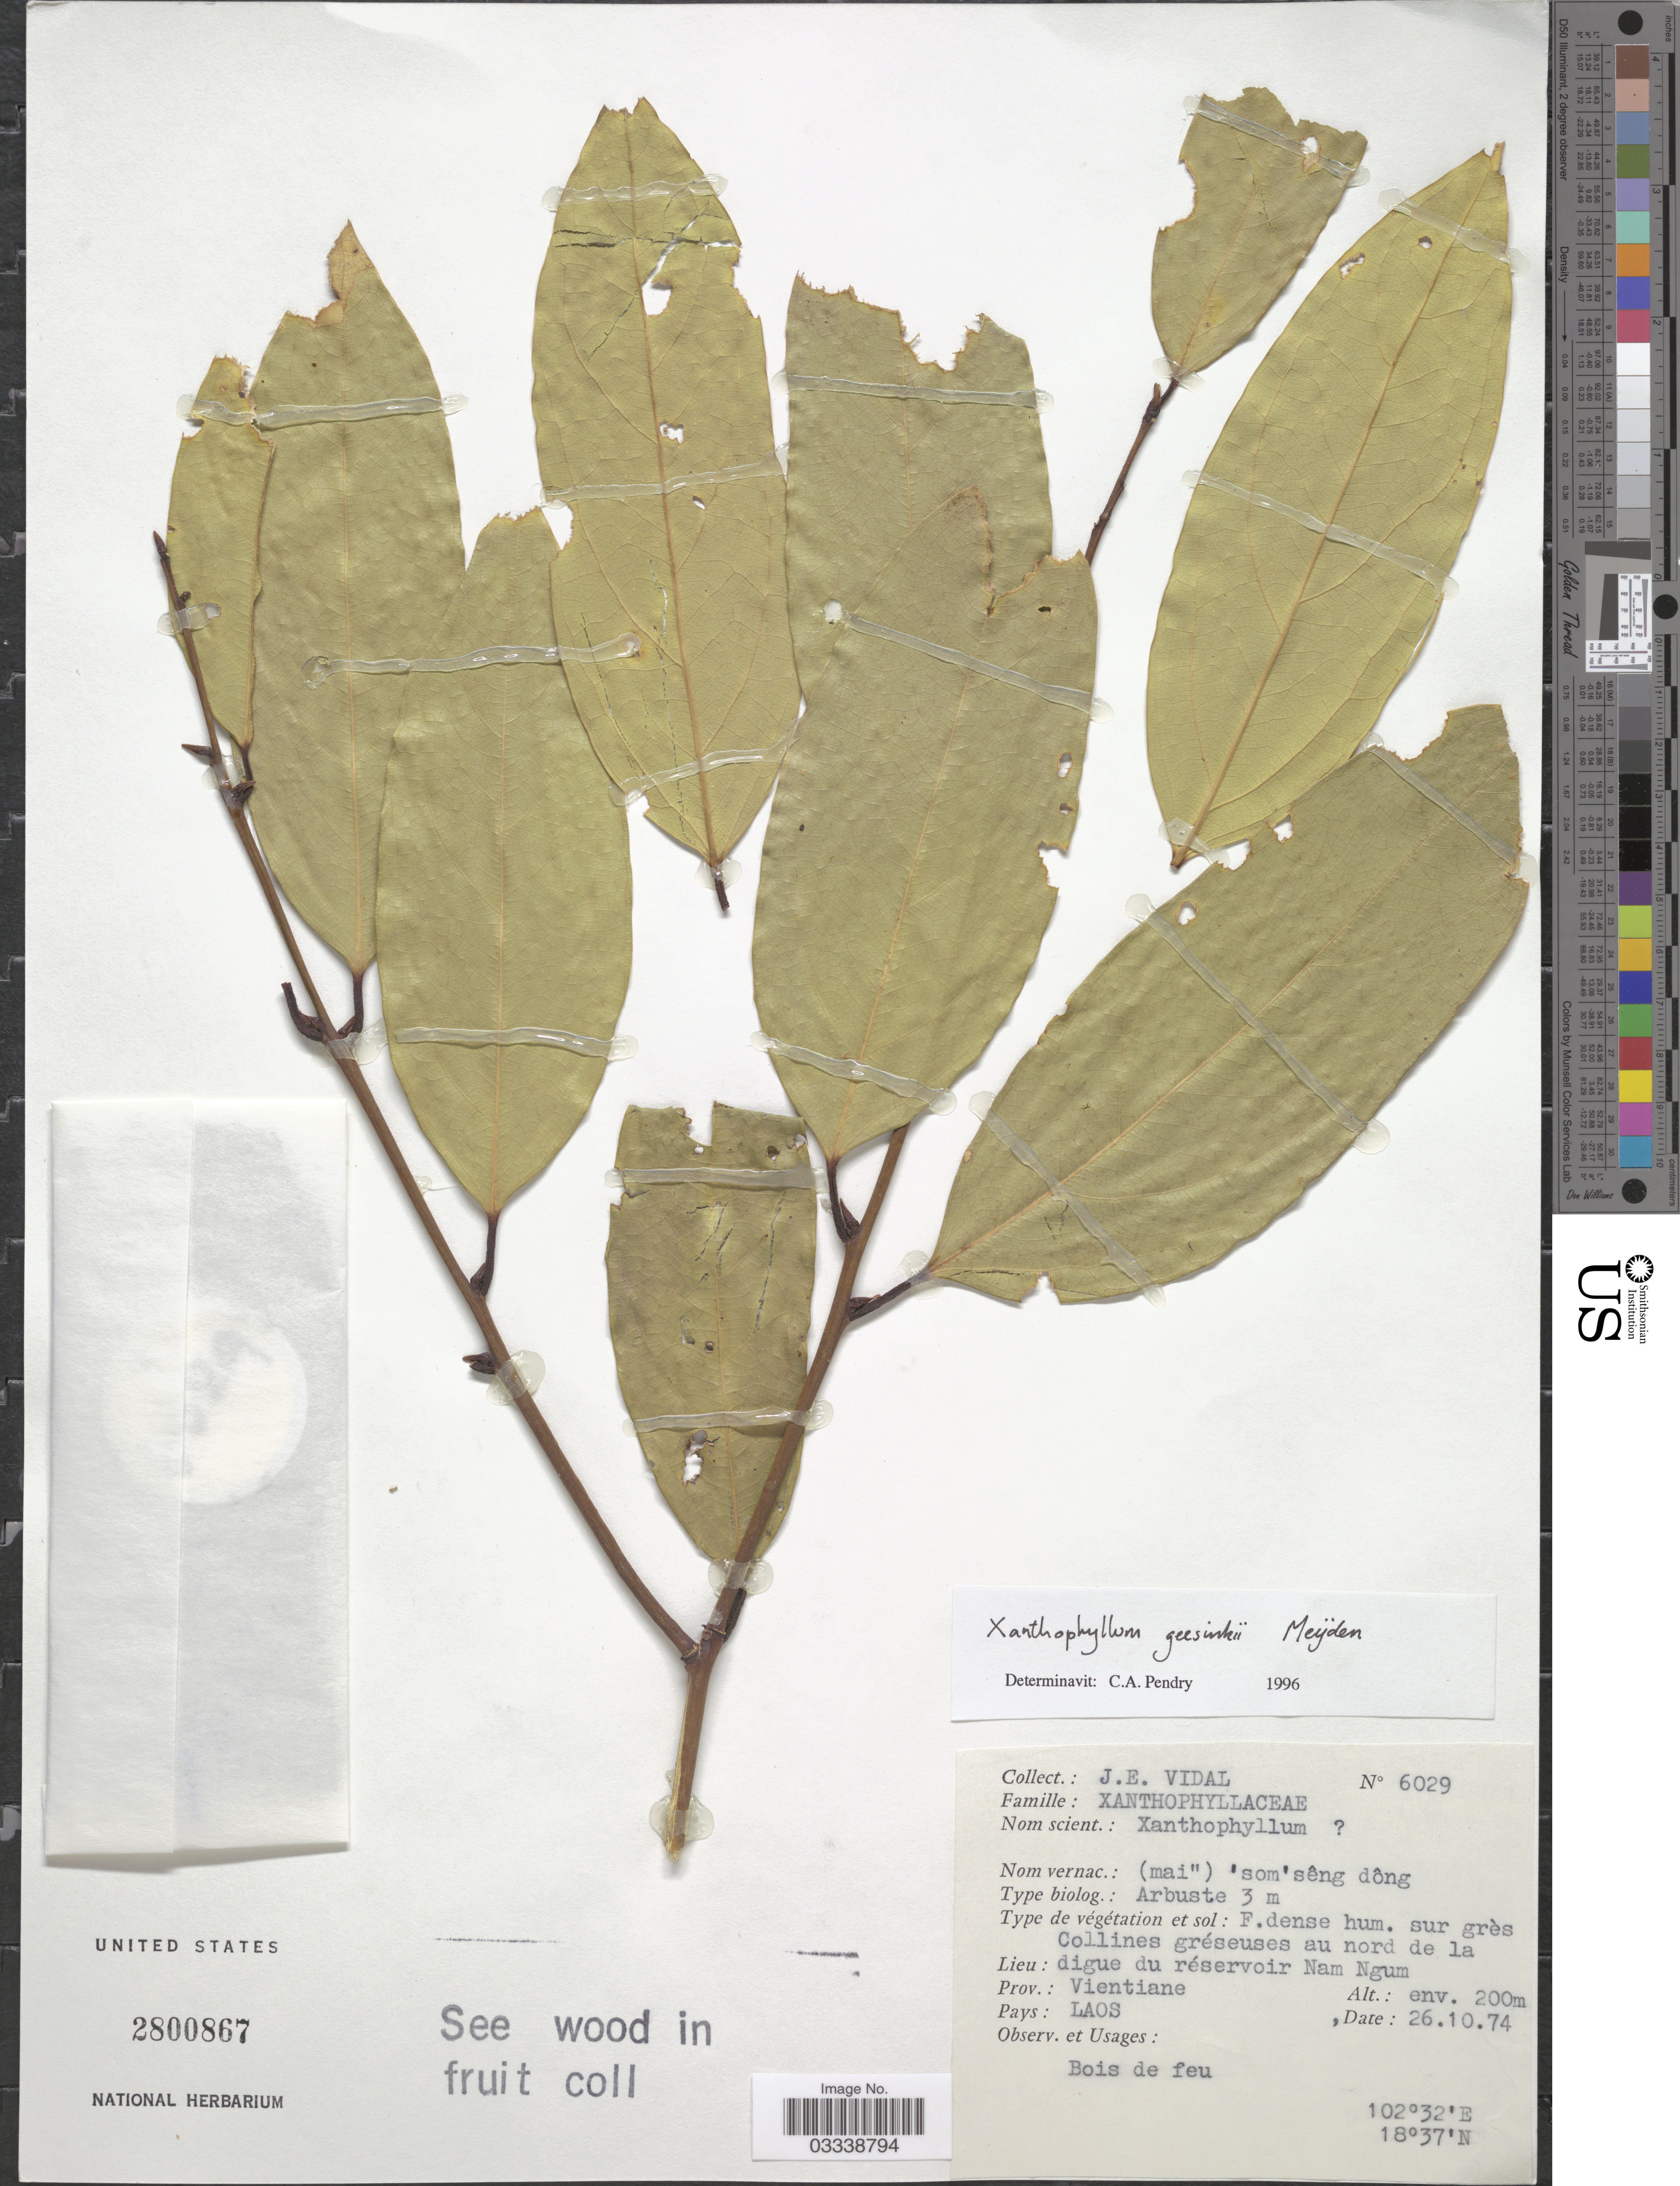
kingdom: Plantae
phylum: Tracheophyta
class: Magnoliopsida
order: Fabales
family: Polygalaceae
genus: Xanthophyllum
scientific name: Xanthophyllum geesinkii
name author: Meijden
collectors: J. E. Vidal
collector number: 6029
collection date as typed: Transcribed d/m/y: 26/10/74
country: Laos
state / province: Viangchan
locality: Collines gréseuses au nord de la digue du réservoir Nam Ngum. Prov.: Vientiane.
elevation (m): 200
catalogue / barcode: US 2800867